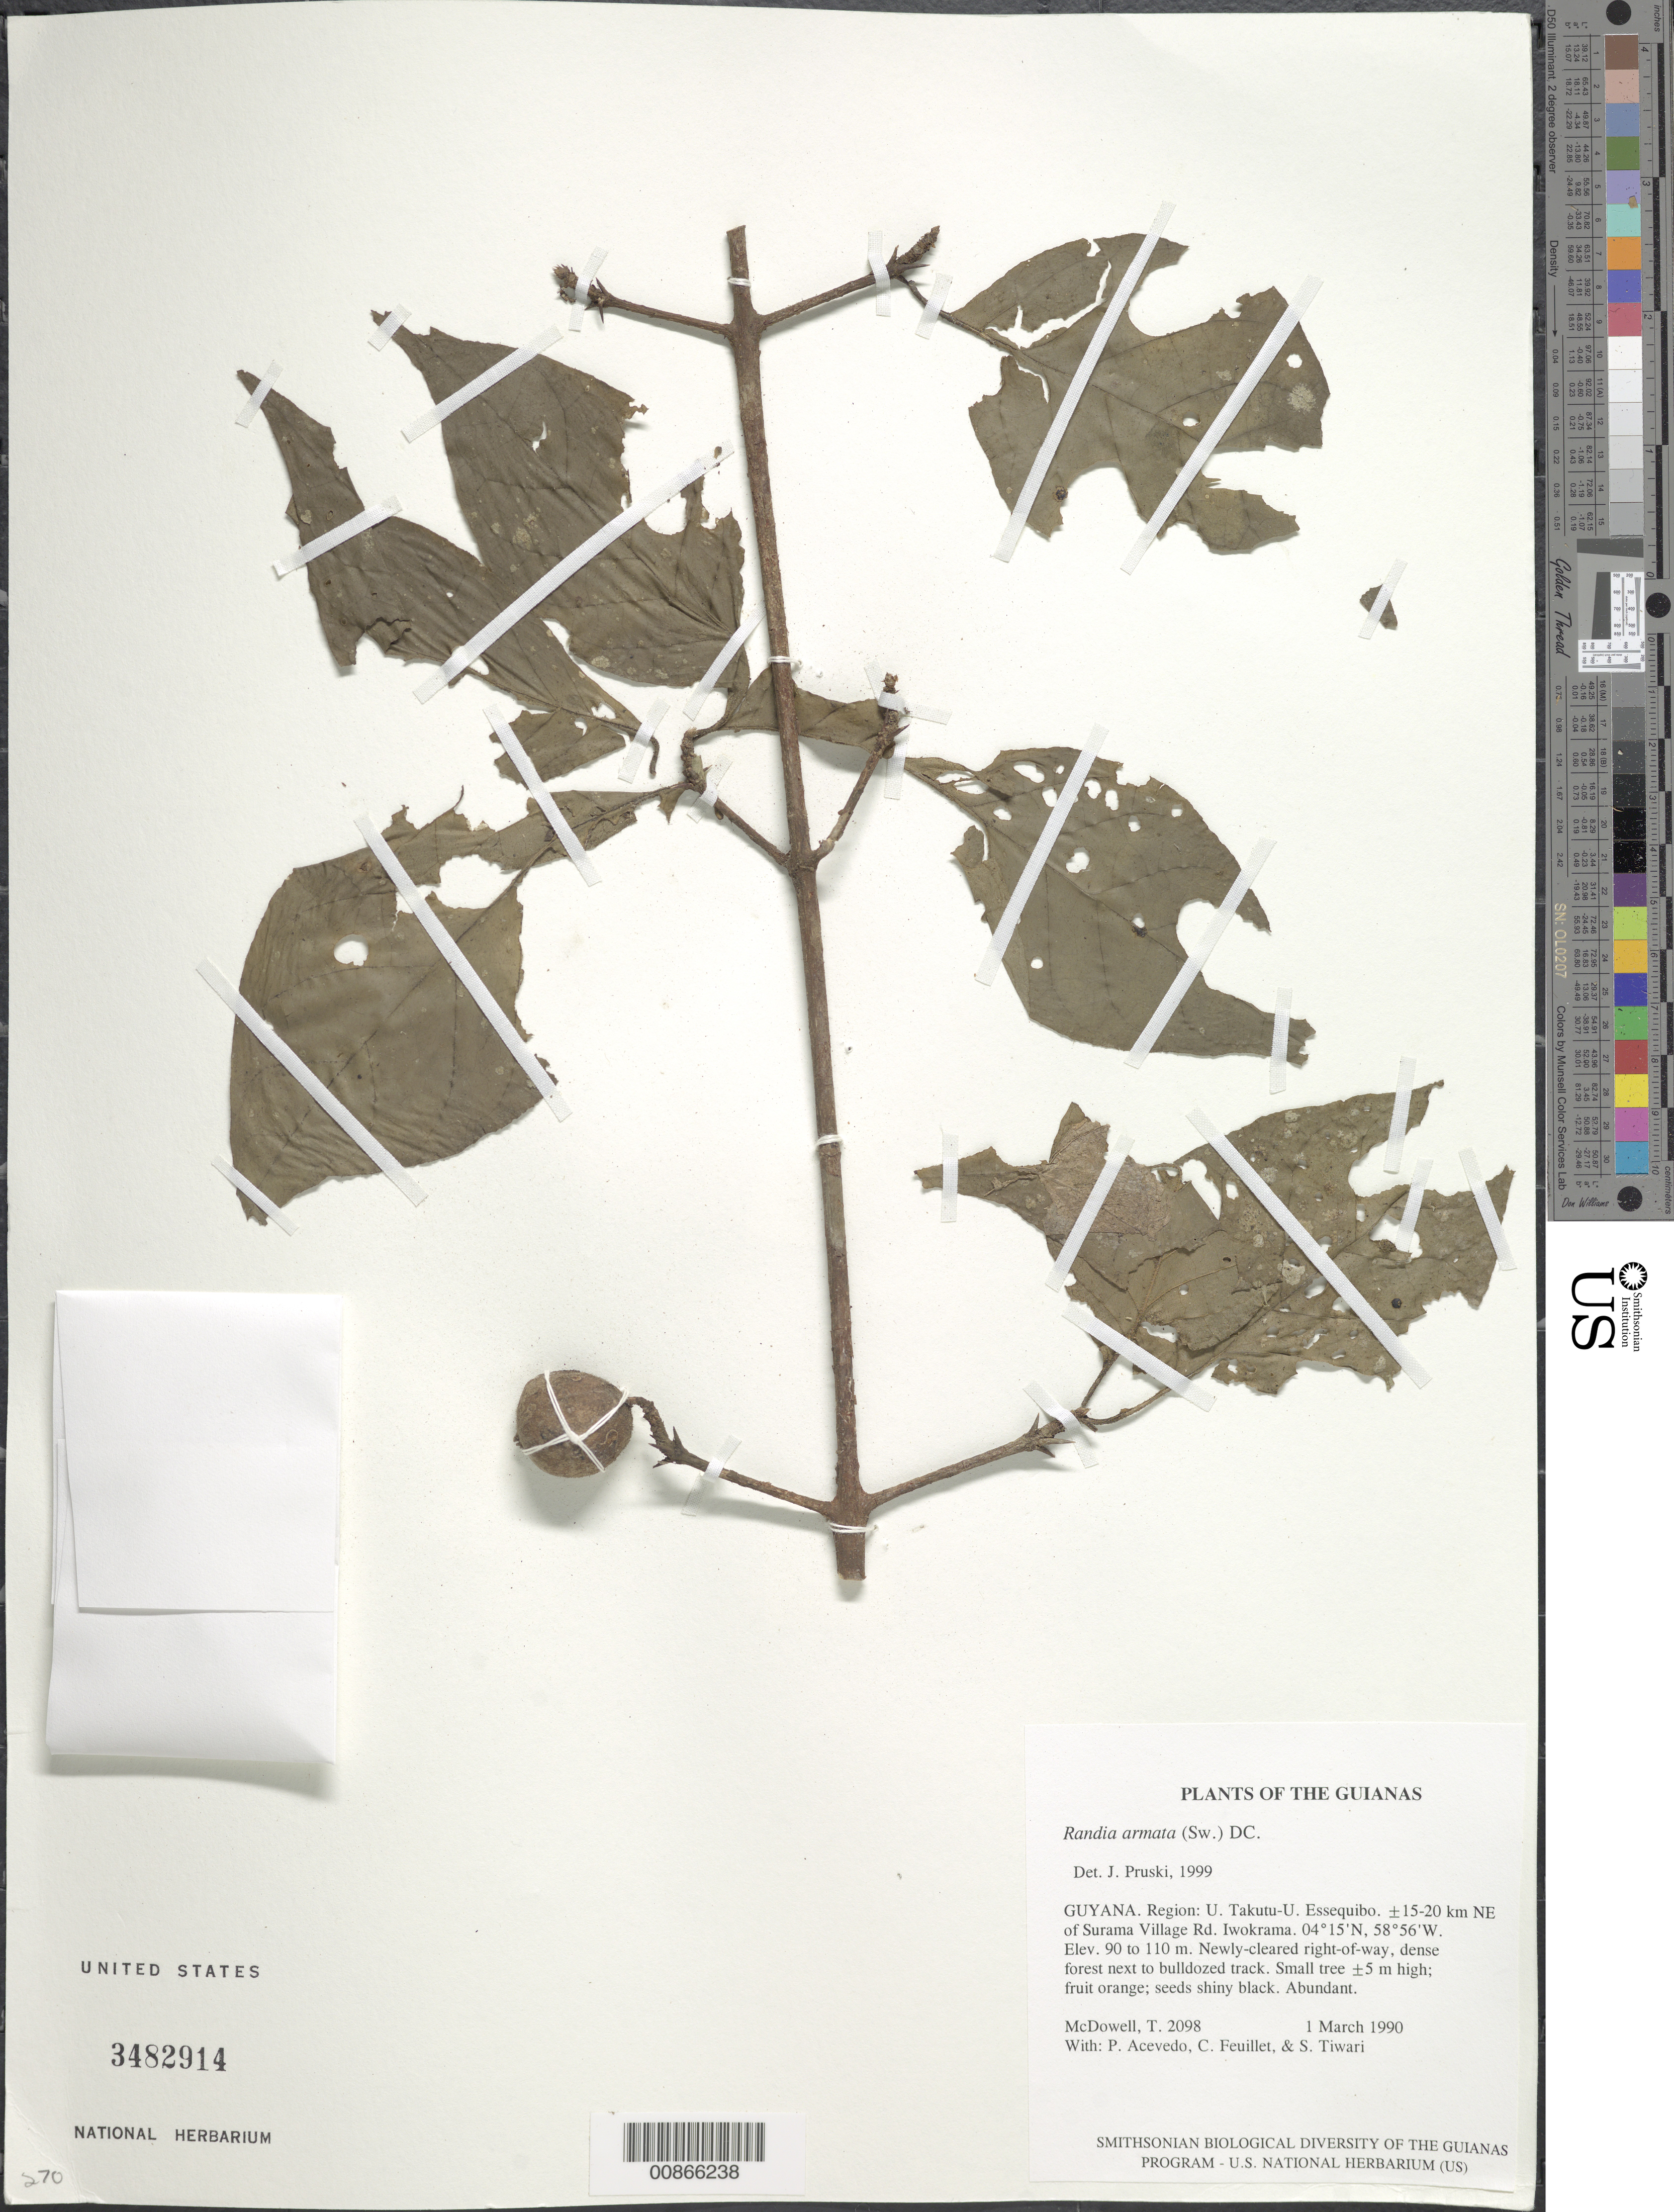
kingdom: Plantae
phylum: Tracheophyta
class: Magnoliopsida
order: Gentianales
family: Rubiaceae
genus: Randia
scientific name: Randia armata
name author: (Sw.) DC.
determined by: Pruski, J. F.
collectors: T. McDowell, P. Acevedo-Rodr., C. Feuillet & S. Tiwari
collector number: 2098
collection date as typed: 1 March 1990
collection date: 1990-03-01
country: Guyana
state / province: Potaro-Siparuni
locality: ±15-20 km NE of Surama Village Rd. Iwokrama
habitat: Newly-cleared right-of-way, dense forest next to bulldozed track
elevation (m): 90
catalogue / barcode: US 3482914